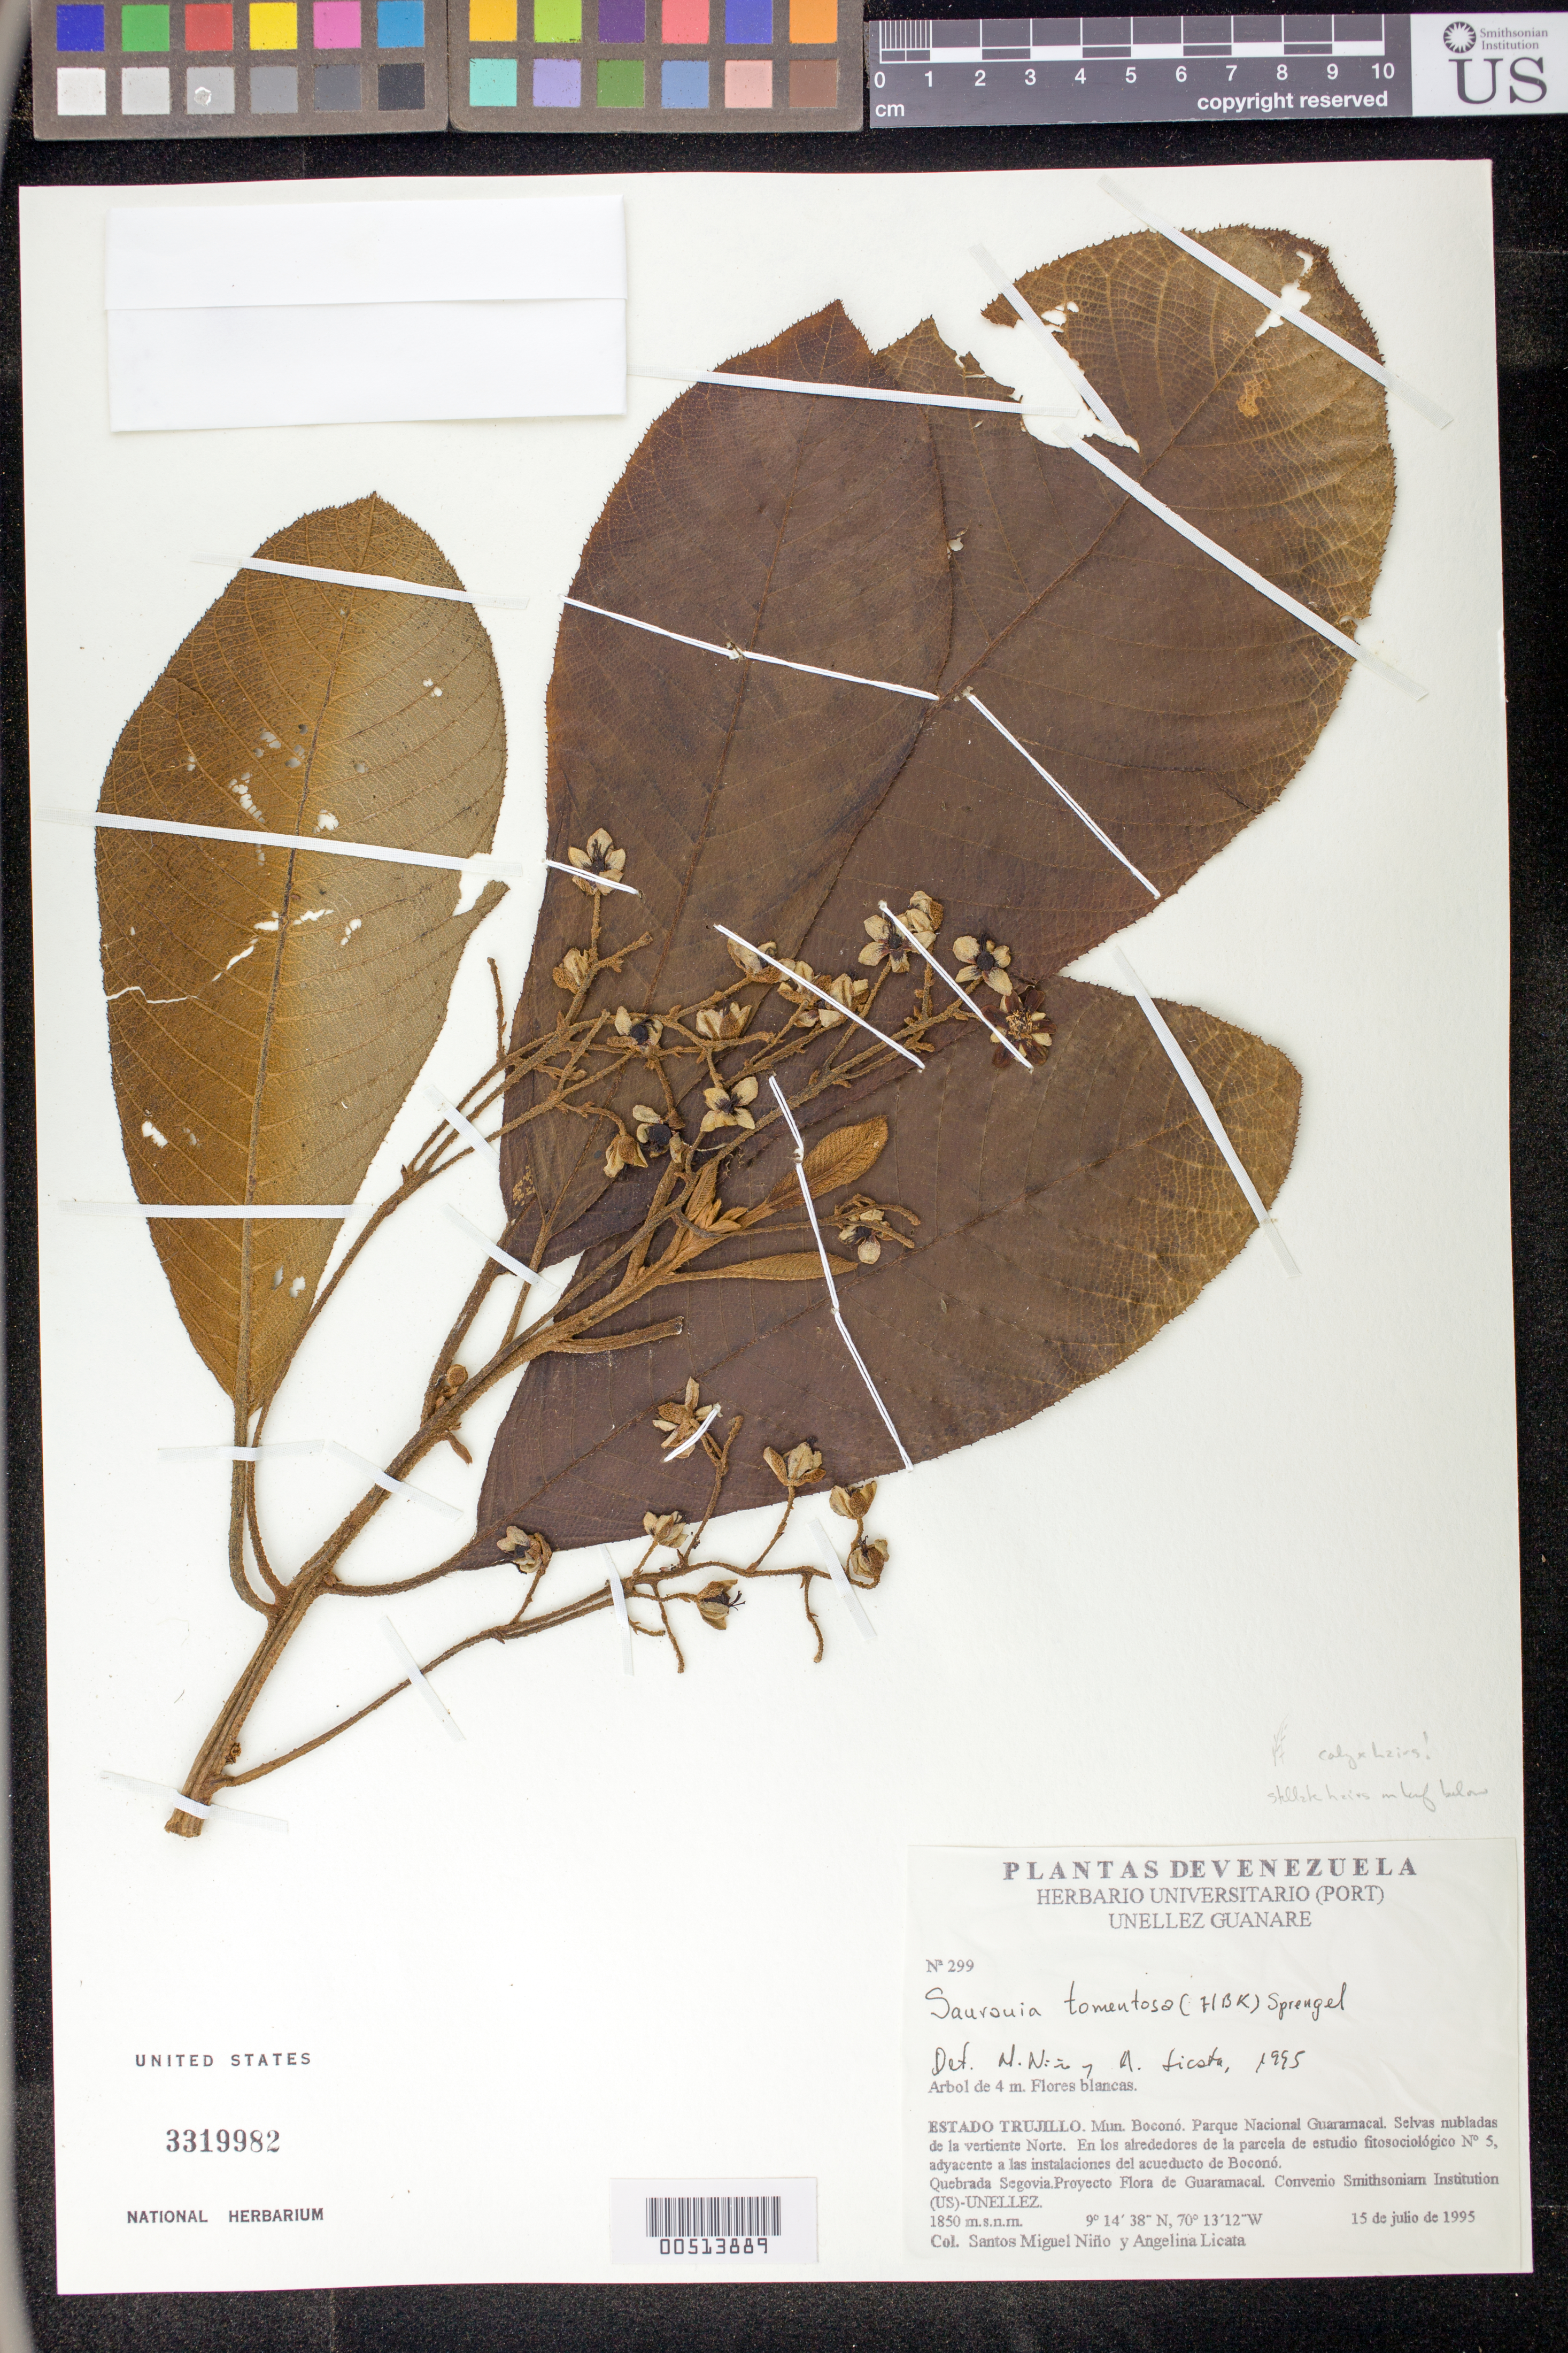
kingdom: Plantae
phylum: Tracheophyta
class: Magnoliopsida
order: Ericales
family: Actinidiaceae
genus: Saurauia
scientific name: Saurauia tomentosa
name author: (Kunth) Spreng.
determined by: Licata, A.; Stergios, B. G.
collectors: S. M. Niño & A. Licata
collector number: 299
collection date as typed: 15 Jul 1995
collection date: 1995-07-15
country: Venezuela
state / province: Trujillo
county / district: Boconó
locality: Parque Nacional Guaramacal, vertiente N, adyacente a las instalaciones del acueducto de Boconó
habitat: Selva nubladas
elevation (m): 1850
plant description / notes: PORT, US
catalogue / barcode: US 3319982